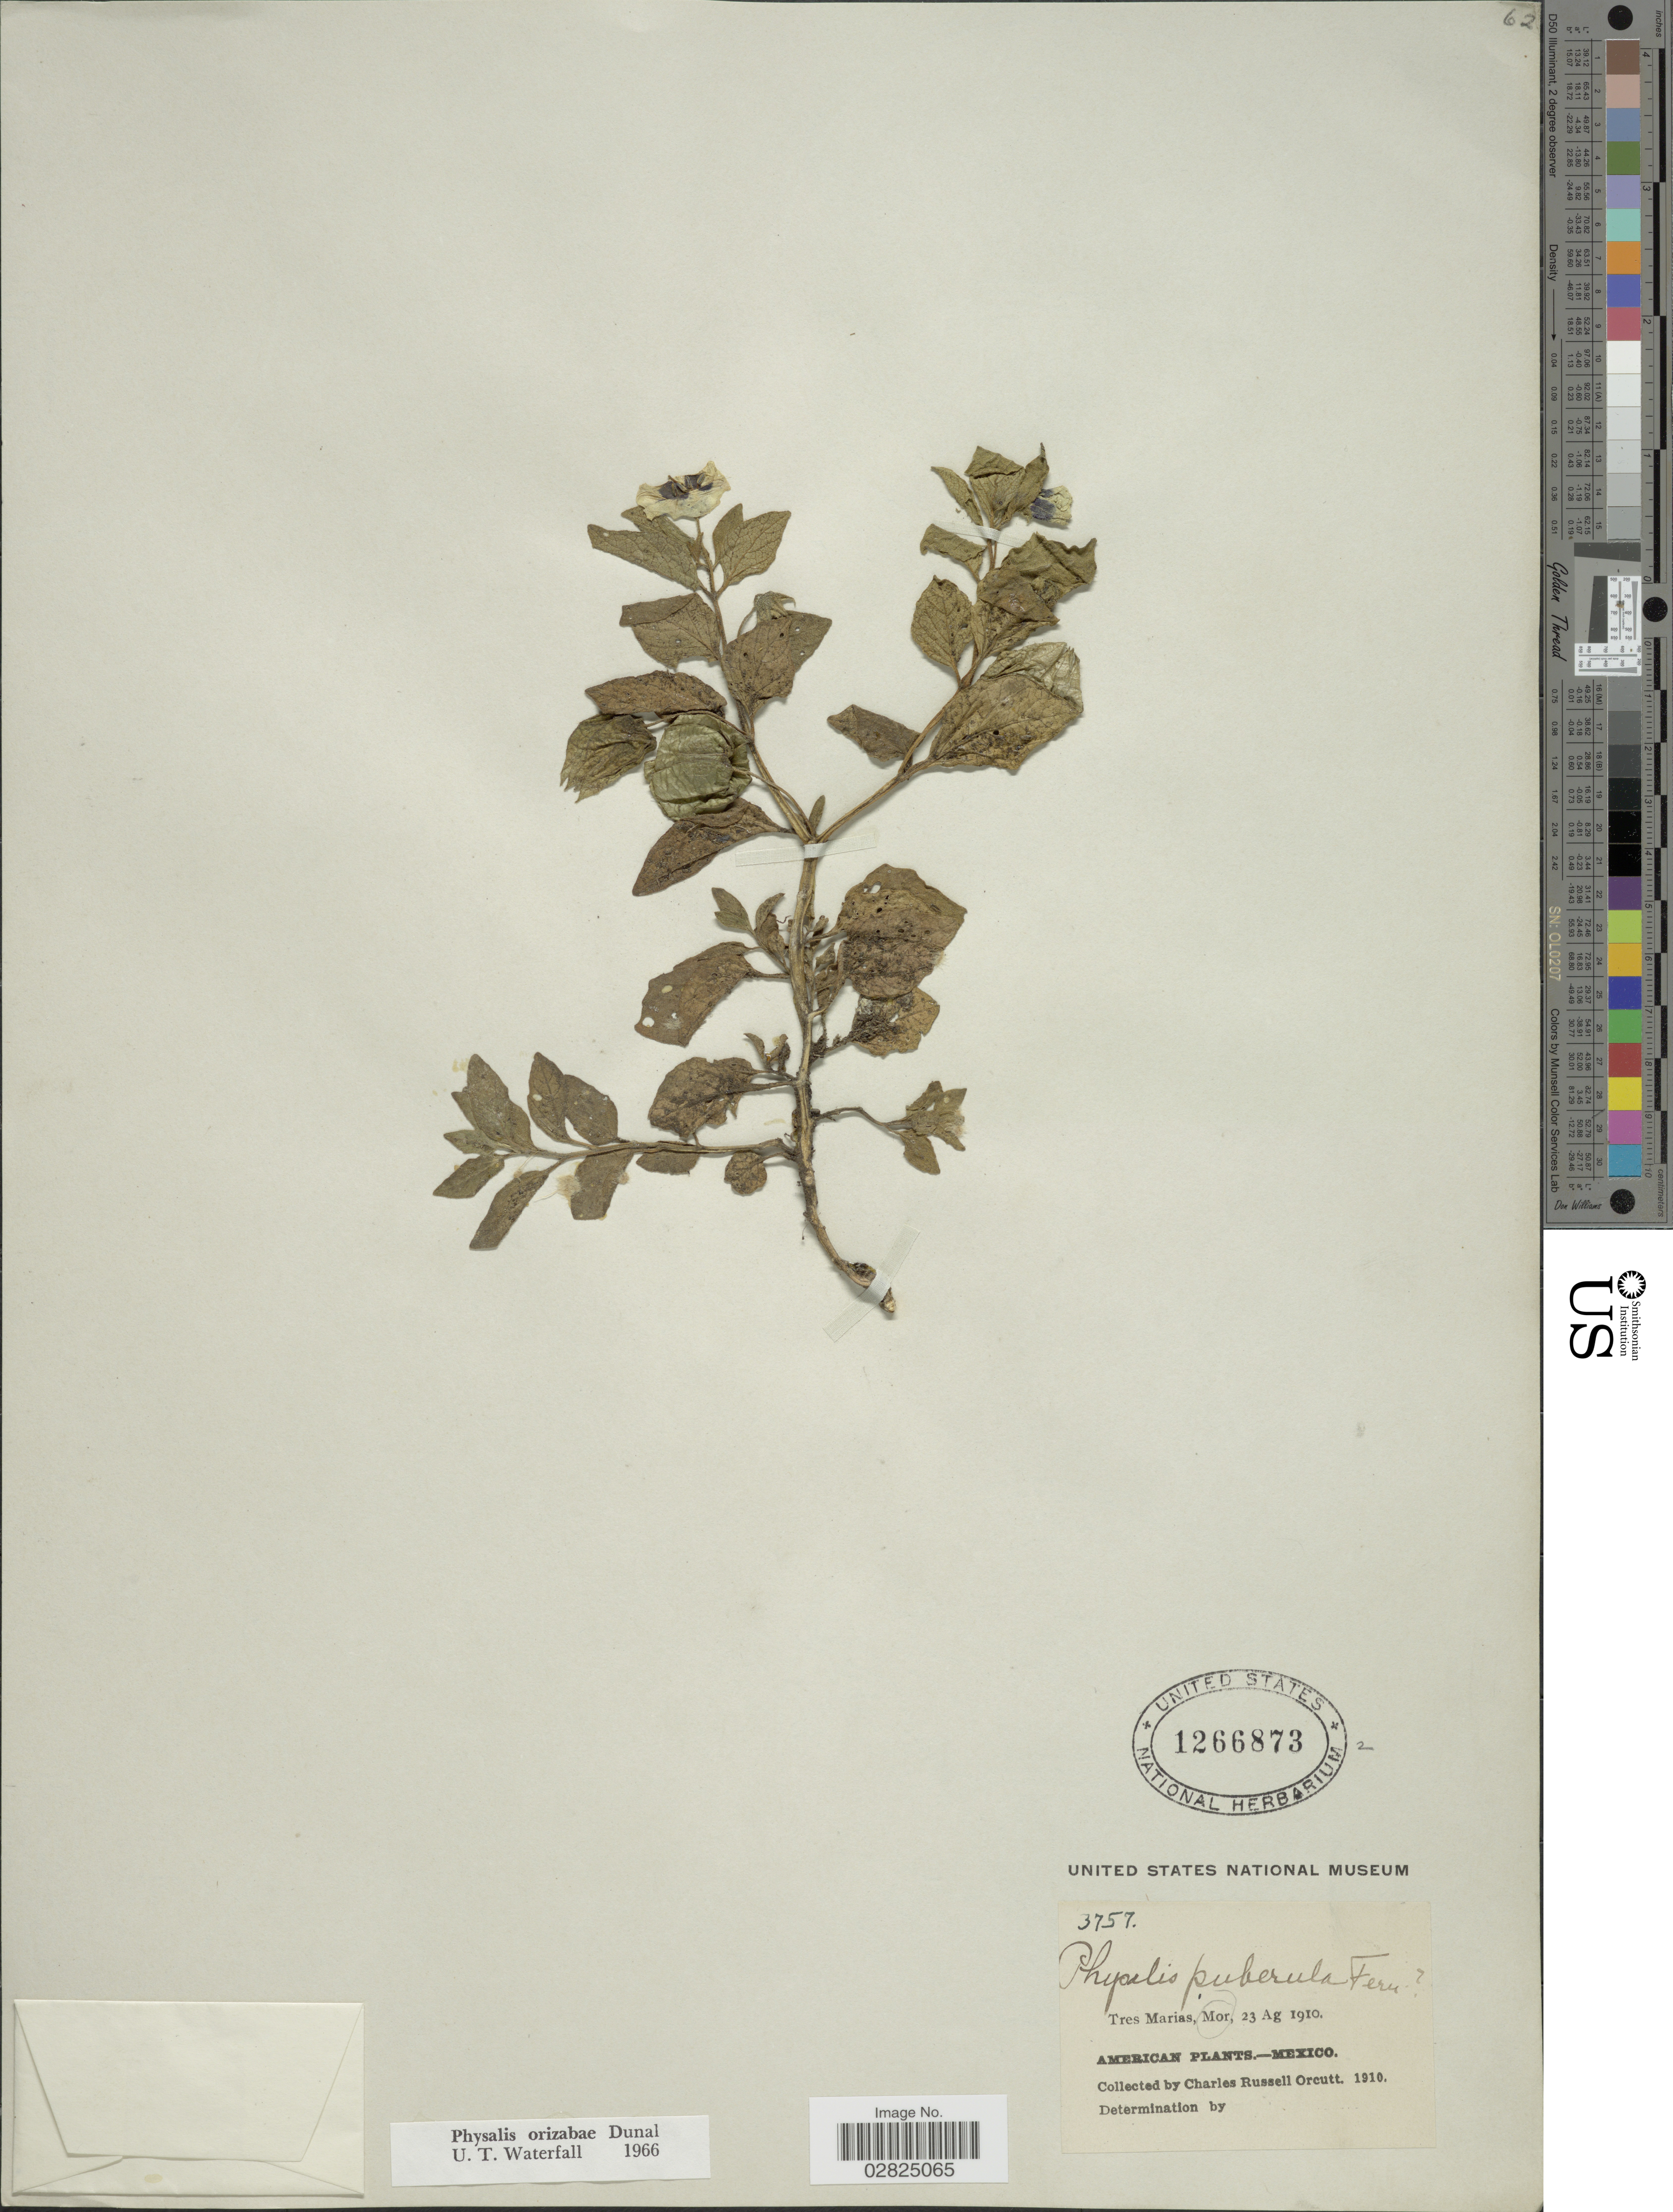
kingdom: Plantae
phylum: Tracheophyta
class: Magnoliopsida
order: Solanales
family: Solanaceae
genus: Physalis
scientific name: Physalis orizabae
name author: Dunal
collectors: C. R. Orcutt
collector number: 3757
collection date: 1910-08-23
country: Mexico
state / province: Morelos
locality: Tres Marias.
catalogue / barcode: US 1266873